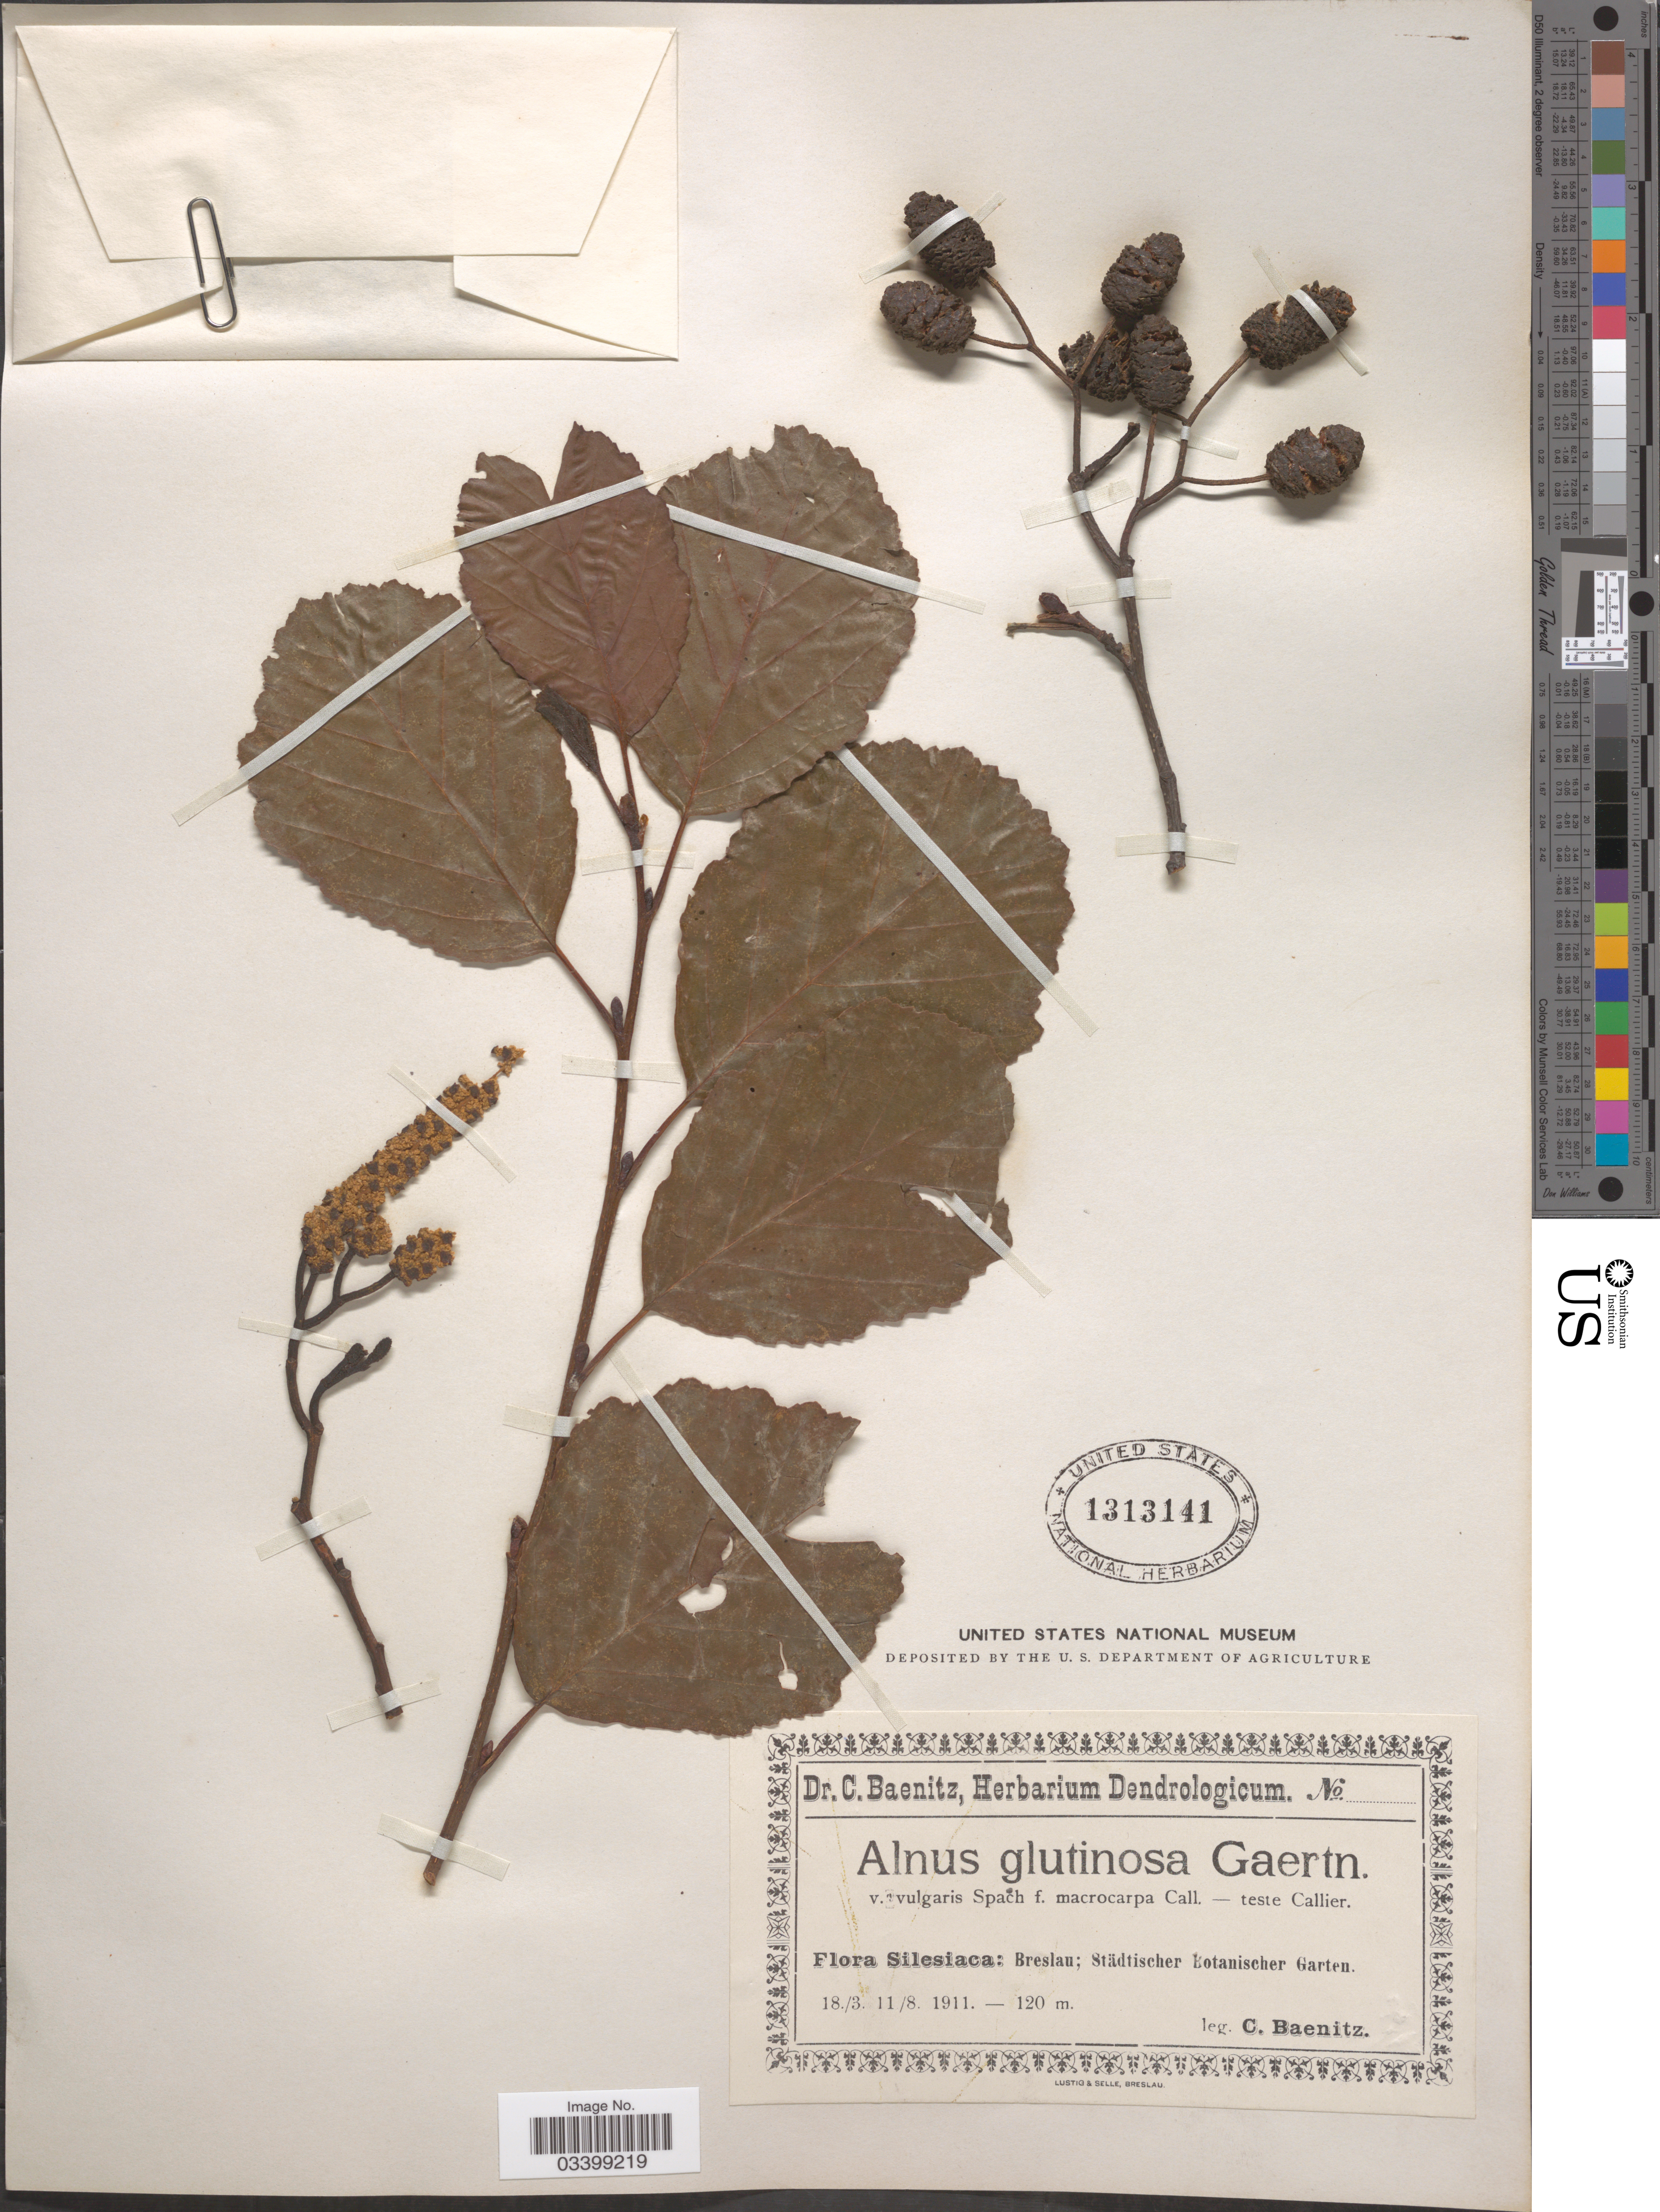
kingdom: Plantae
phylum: Tracheophyta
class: Magnoliopsida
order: Fagales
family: Betulaceae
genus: Alnus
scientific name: Alnus glutinosa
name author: (L.) Gaertn.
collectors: C. G. Baenitz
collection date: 1911-03-18/1911-08-11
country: Poland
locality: Silesiaca: Breslau; Städtischer Botanischer Garten.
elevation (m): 120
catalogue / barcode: US 1313141